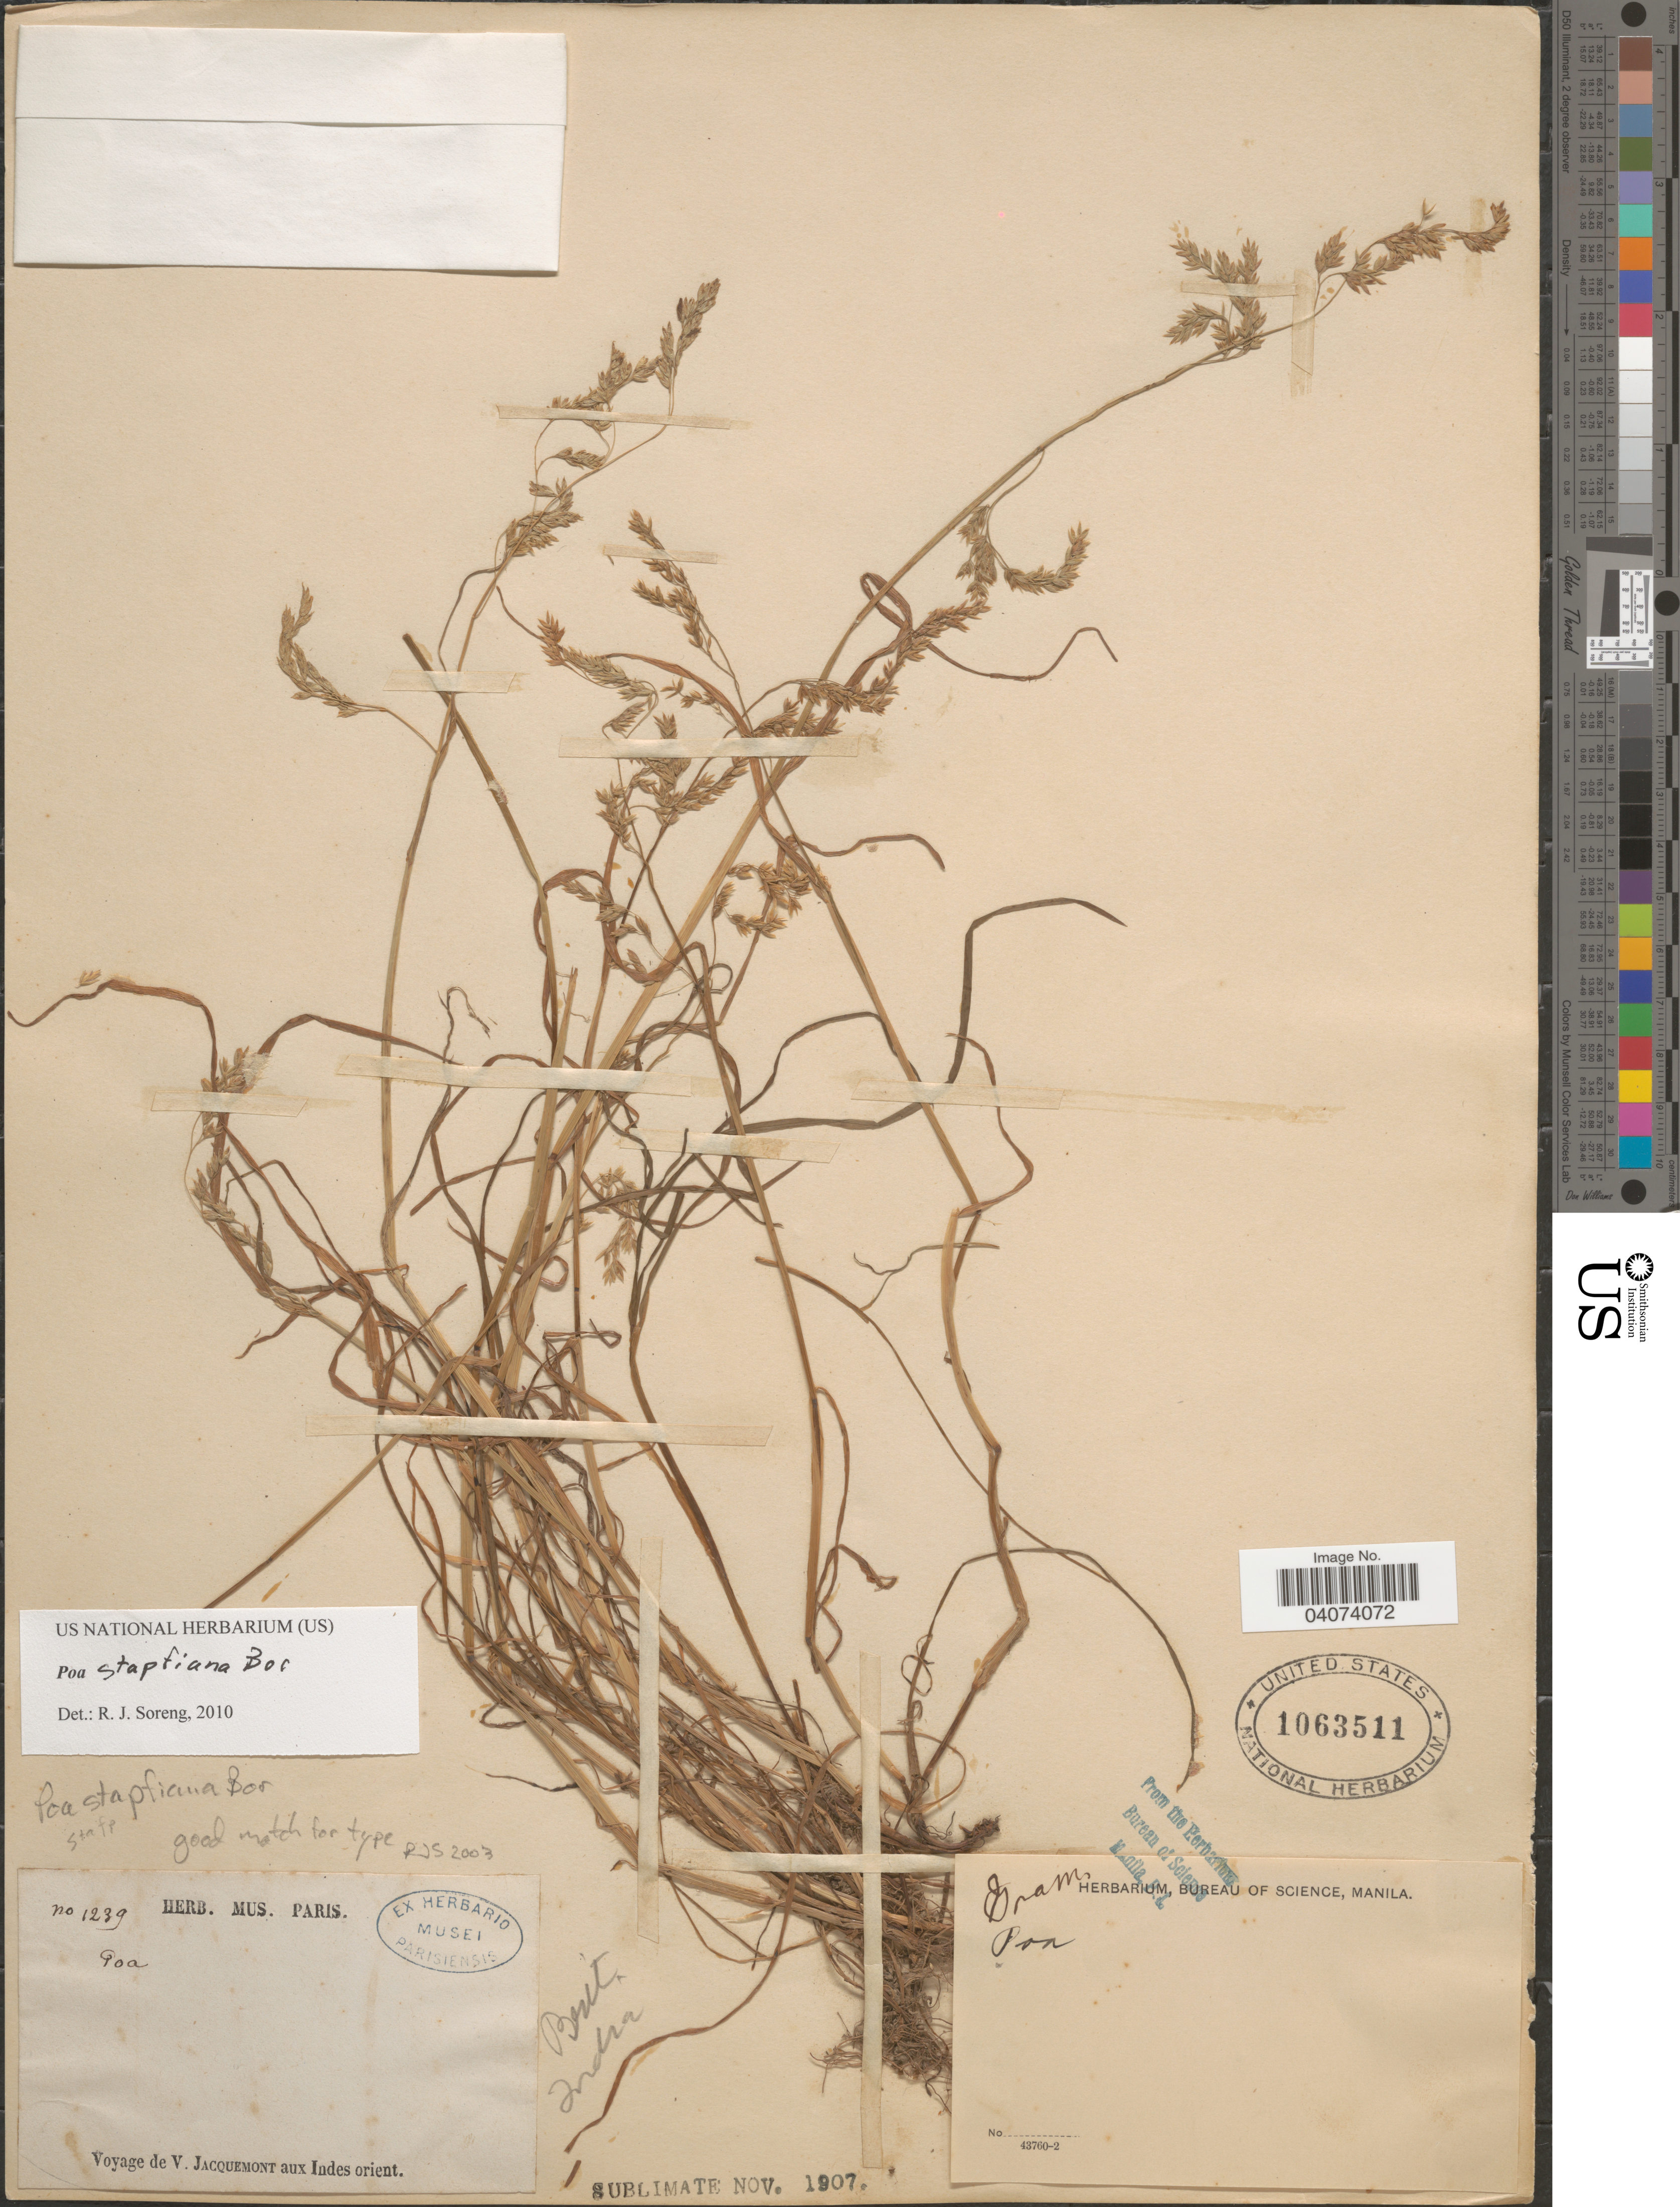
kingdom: Plantae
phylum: Tracheophyta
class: Liliopsida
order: Poales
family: Poaceae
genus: Poa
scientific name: Poa sterilis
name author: M. Bieb.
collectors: V. Jacquemont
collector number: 1239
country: India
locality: Indes orient.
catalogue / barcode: US 1063511